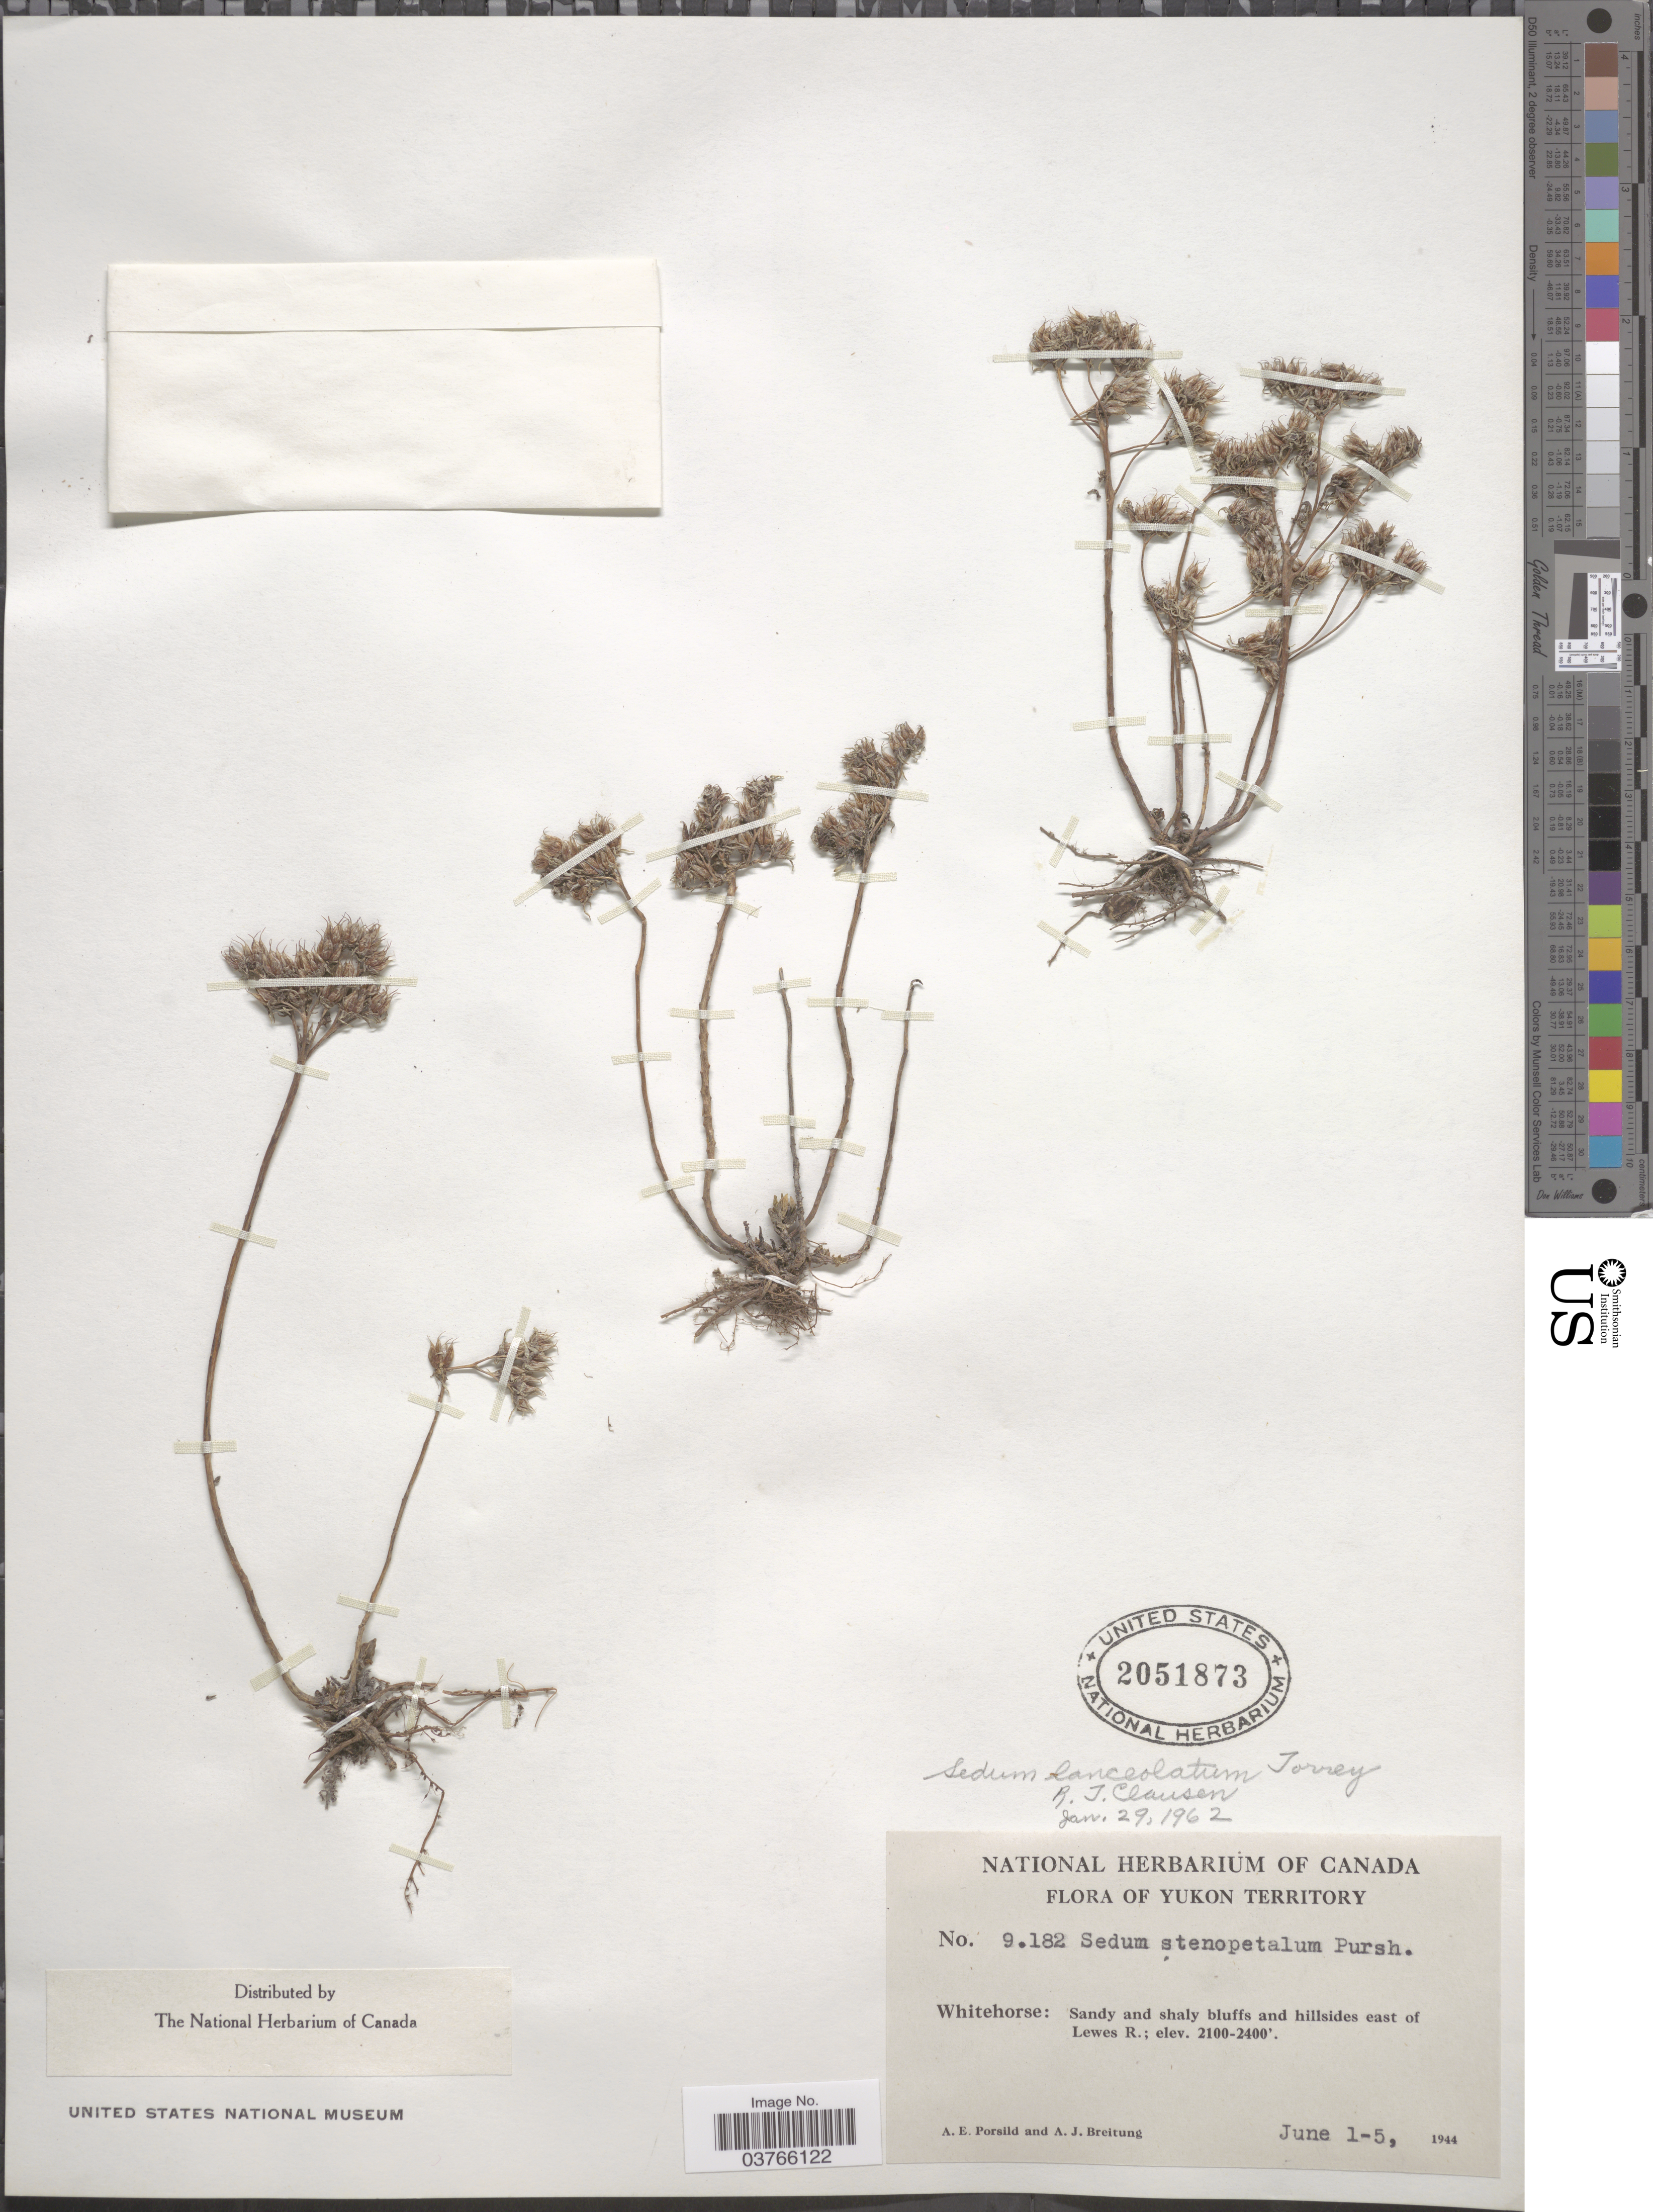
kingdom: Plantae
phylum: Tracheophyta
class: Magnoliopsida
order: Saxifragales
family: Crassulaceae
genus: Sedum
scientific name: Sedum lanceolatum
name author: Torr.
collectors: A. E. Porsild & A. Breitung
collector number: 9182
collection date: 1944-06-01/1944-06-05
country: Canada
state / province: Yukon Territory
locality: Whitehorse: Sandy and shaly bluffs and hillsides east of Lewes R.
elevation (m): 640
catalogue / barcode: US 2051873